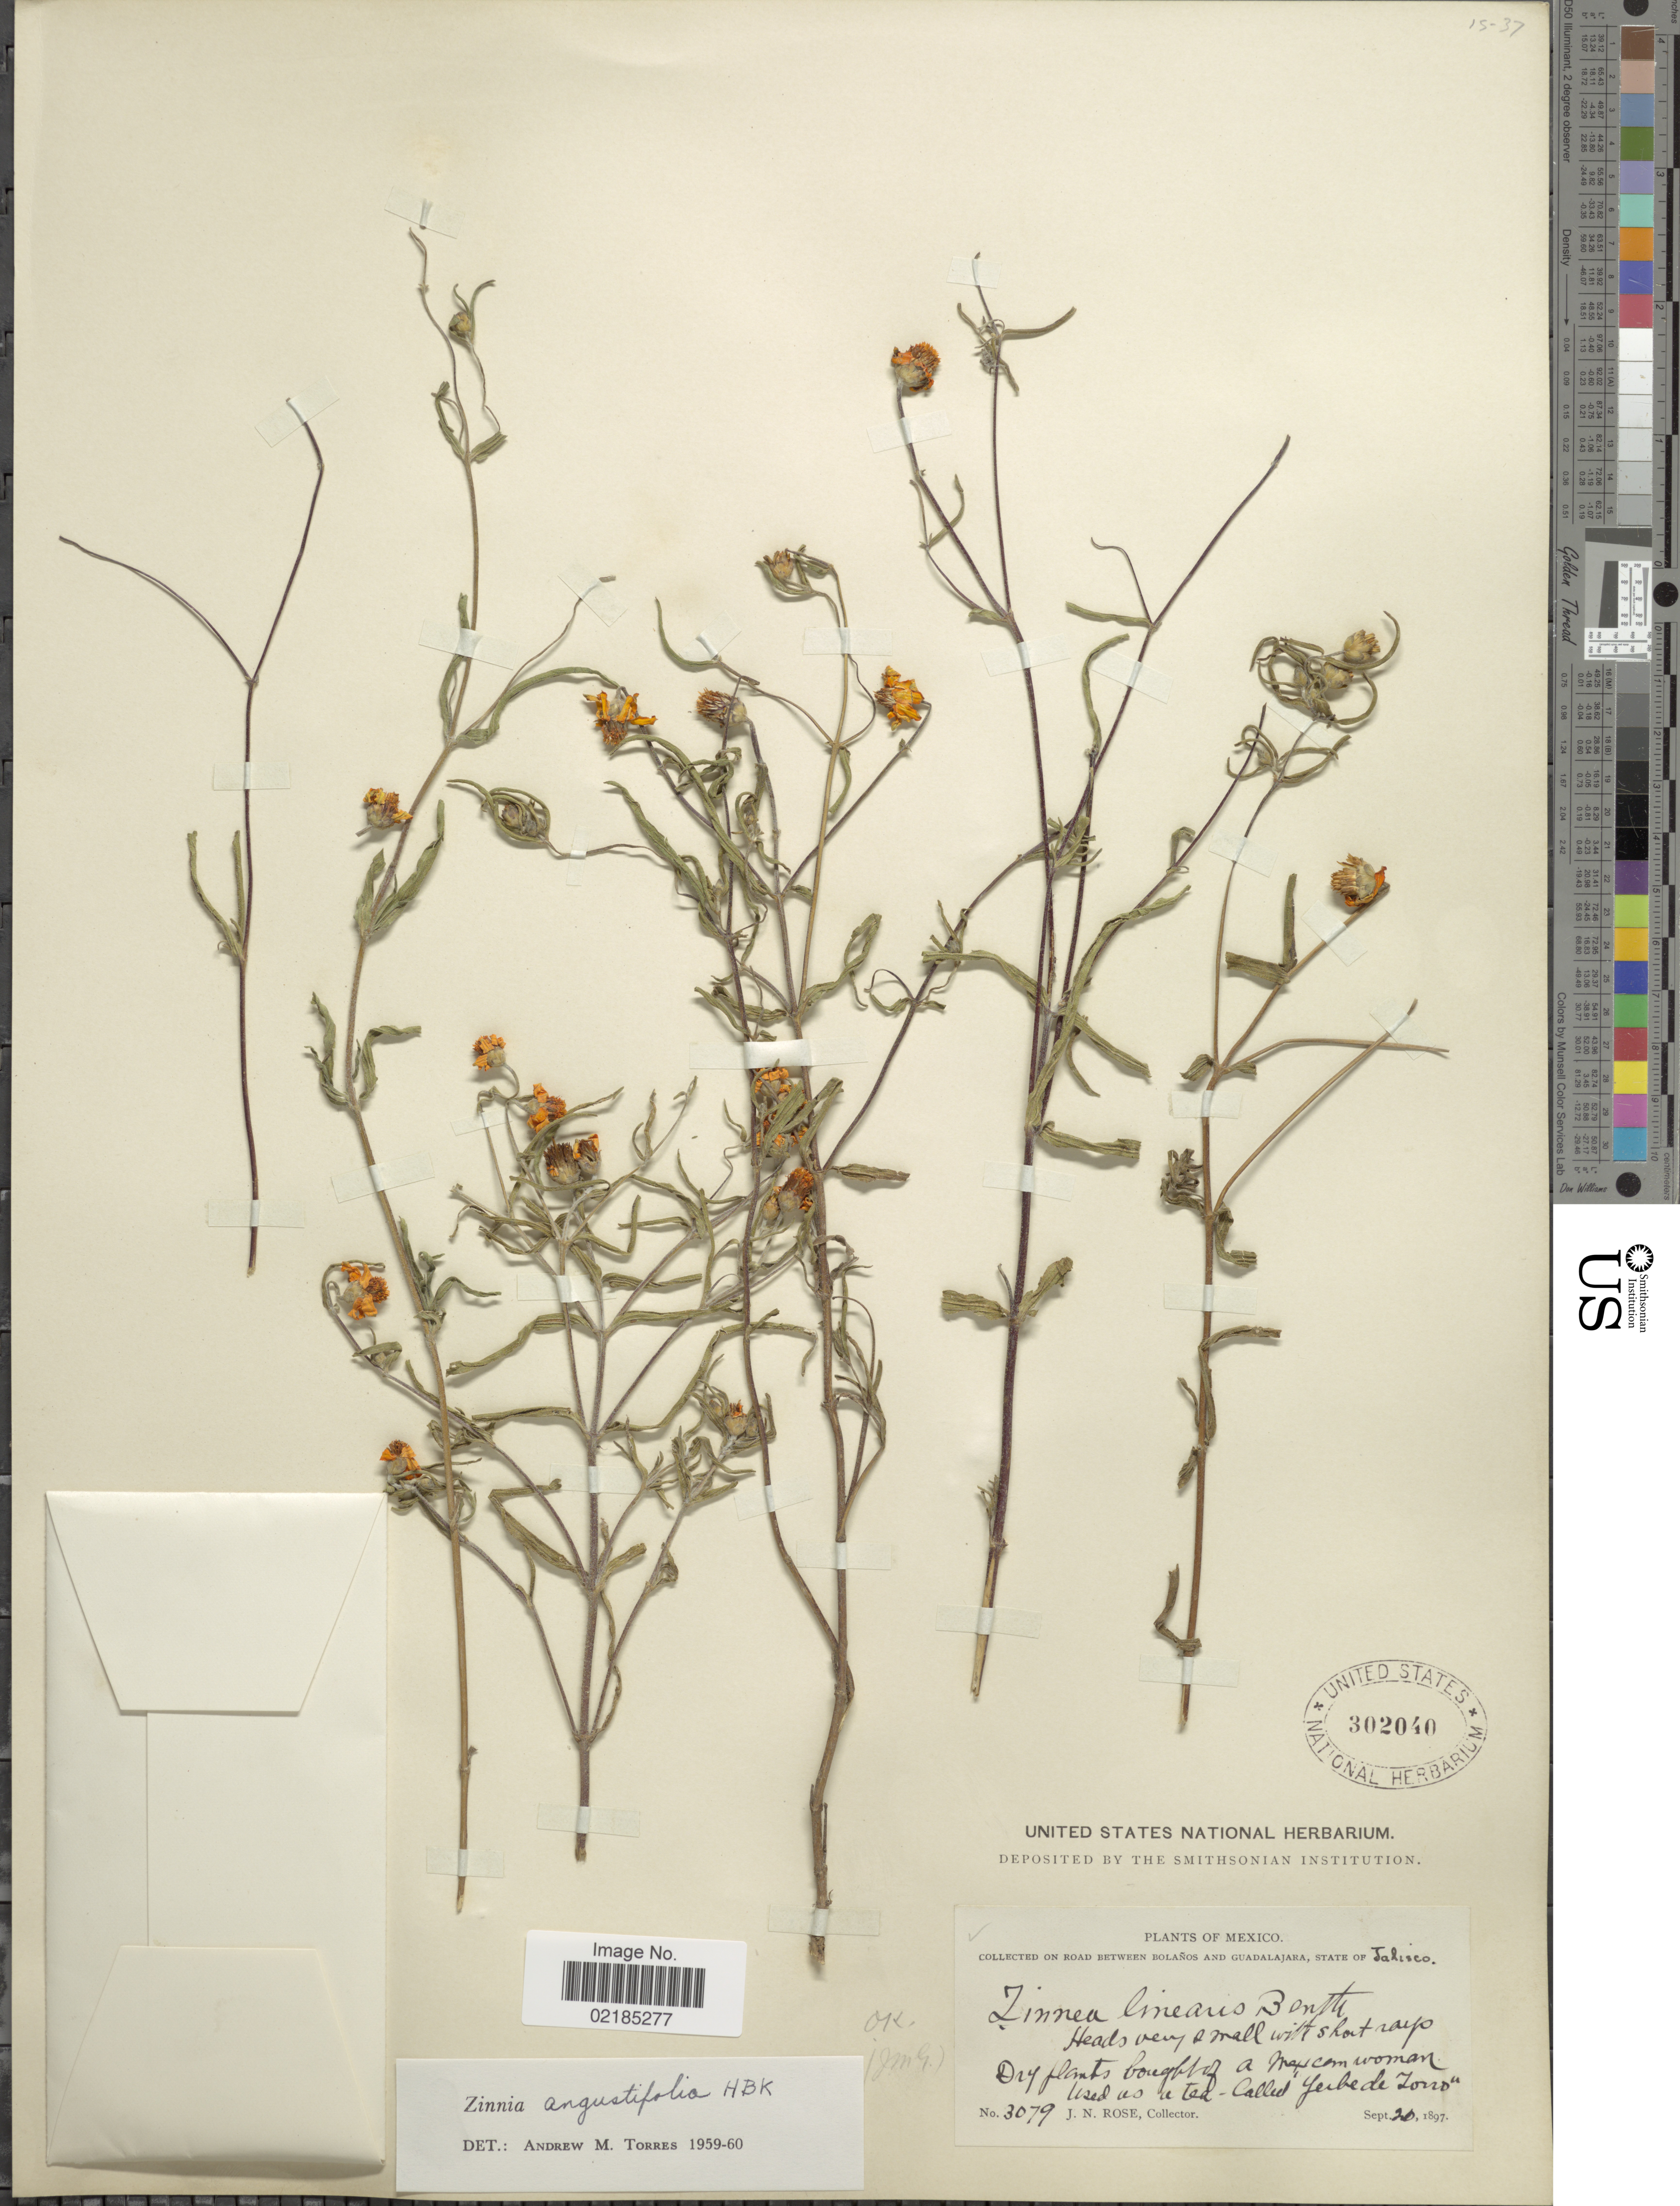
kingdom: Plantae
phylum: Tracheophyta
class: Magnoliopsida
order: Asterales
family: Asteraceae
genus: Zinnia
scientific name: Zinnia angustifolia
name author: Kunth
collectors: J. N. Rose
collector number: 3079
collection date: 1897-09-20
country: Mexico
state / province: Jalisco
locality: Road between Bolanos and Guadalajara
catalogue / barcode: US 302040